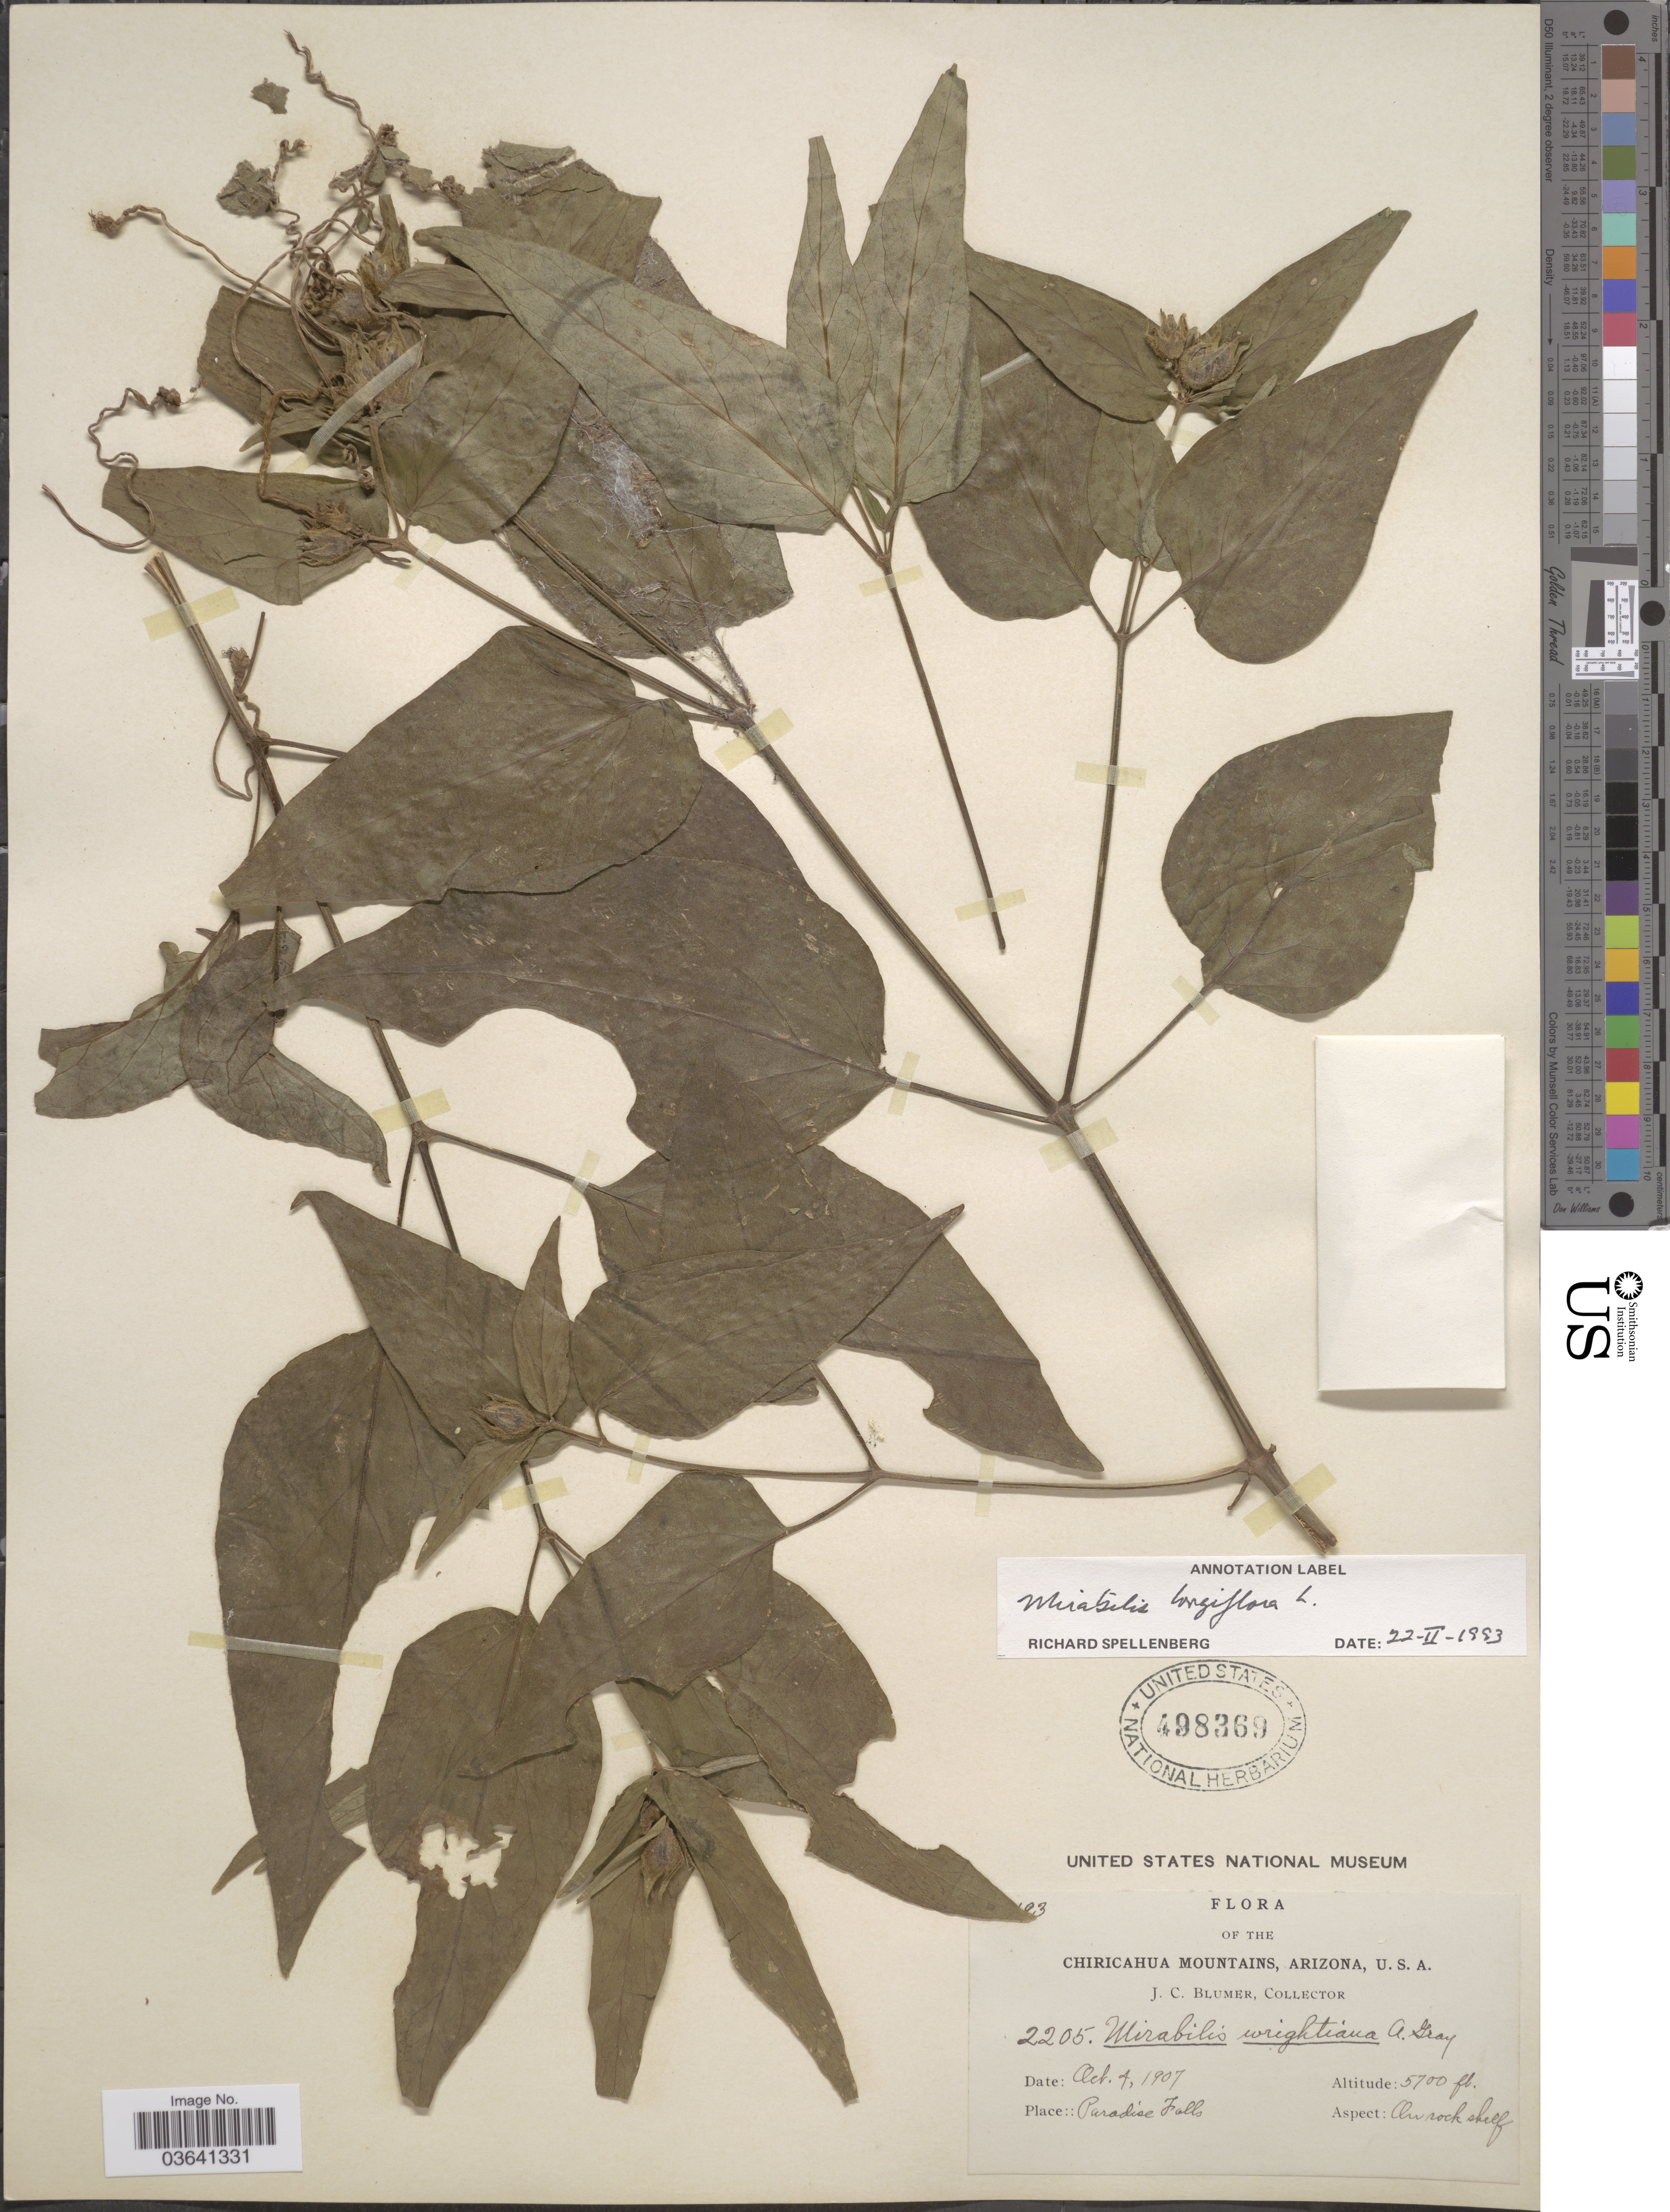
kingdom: Plantae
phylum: Tracheophyta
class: Magnoliopsida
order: Caryophyllales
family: Nyctaginaceae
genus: Mirabilis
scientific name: Mirabilis wrightiana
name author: A. Gray & Britton ex Kearney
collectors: J. C. Blumer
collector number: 193*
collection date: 1907-10-04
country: United States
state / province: Arizona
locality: The Chiricahua Mountains. Paradise Falls.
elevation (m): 1737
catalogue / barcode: US 498369